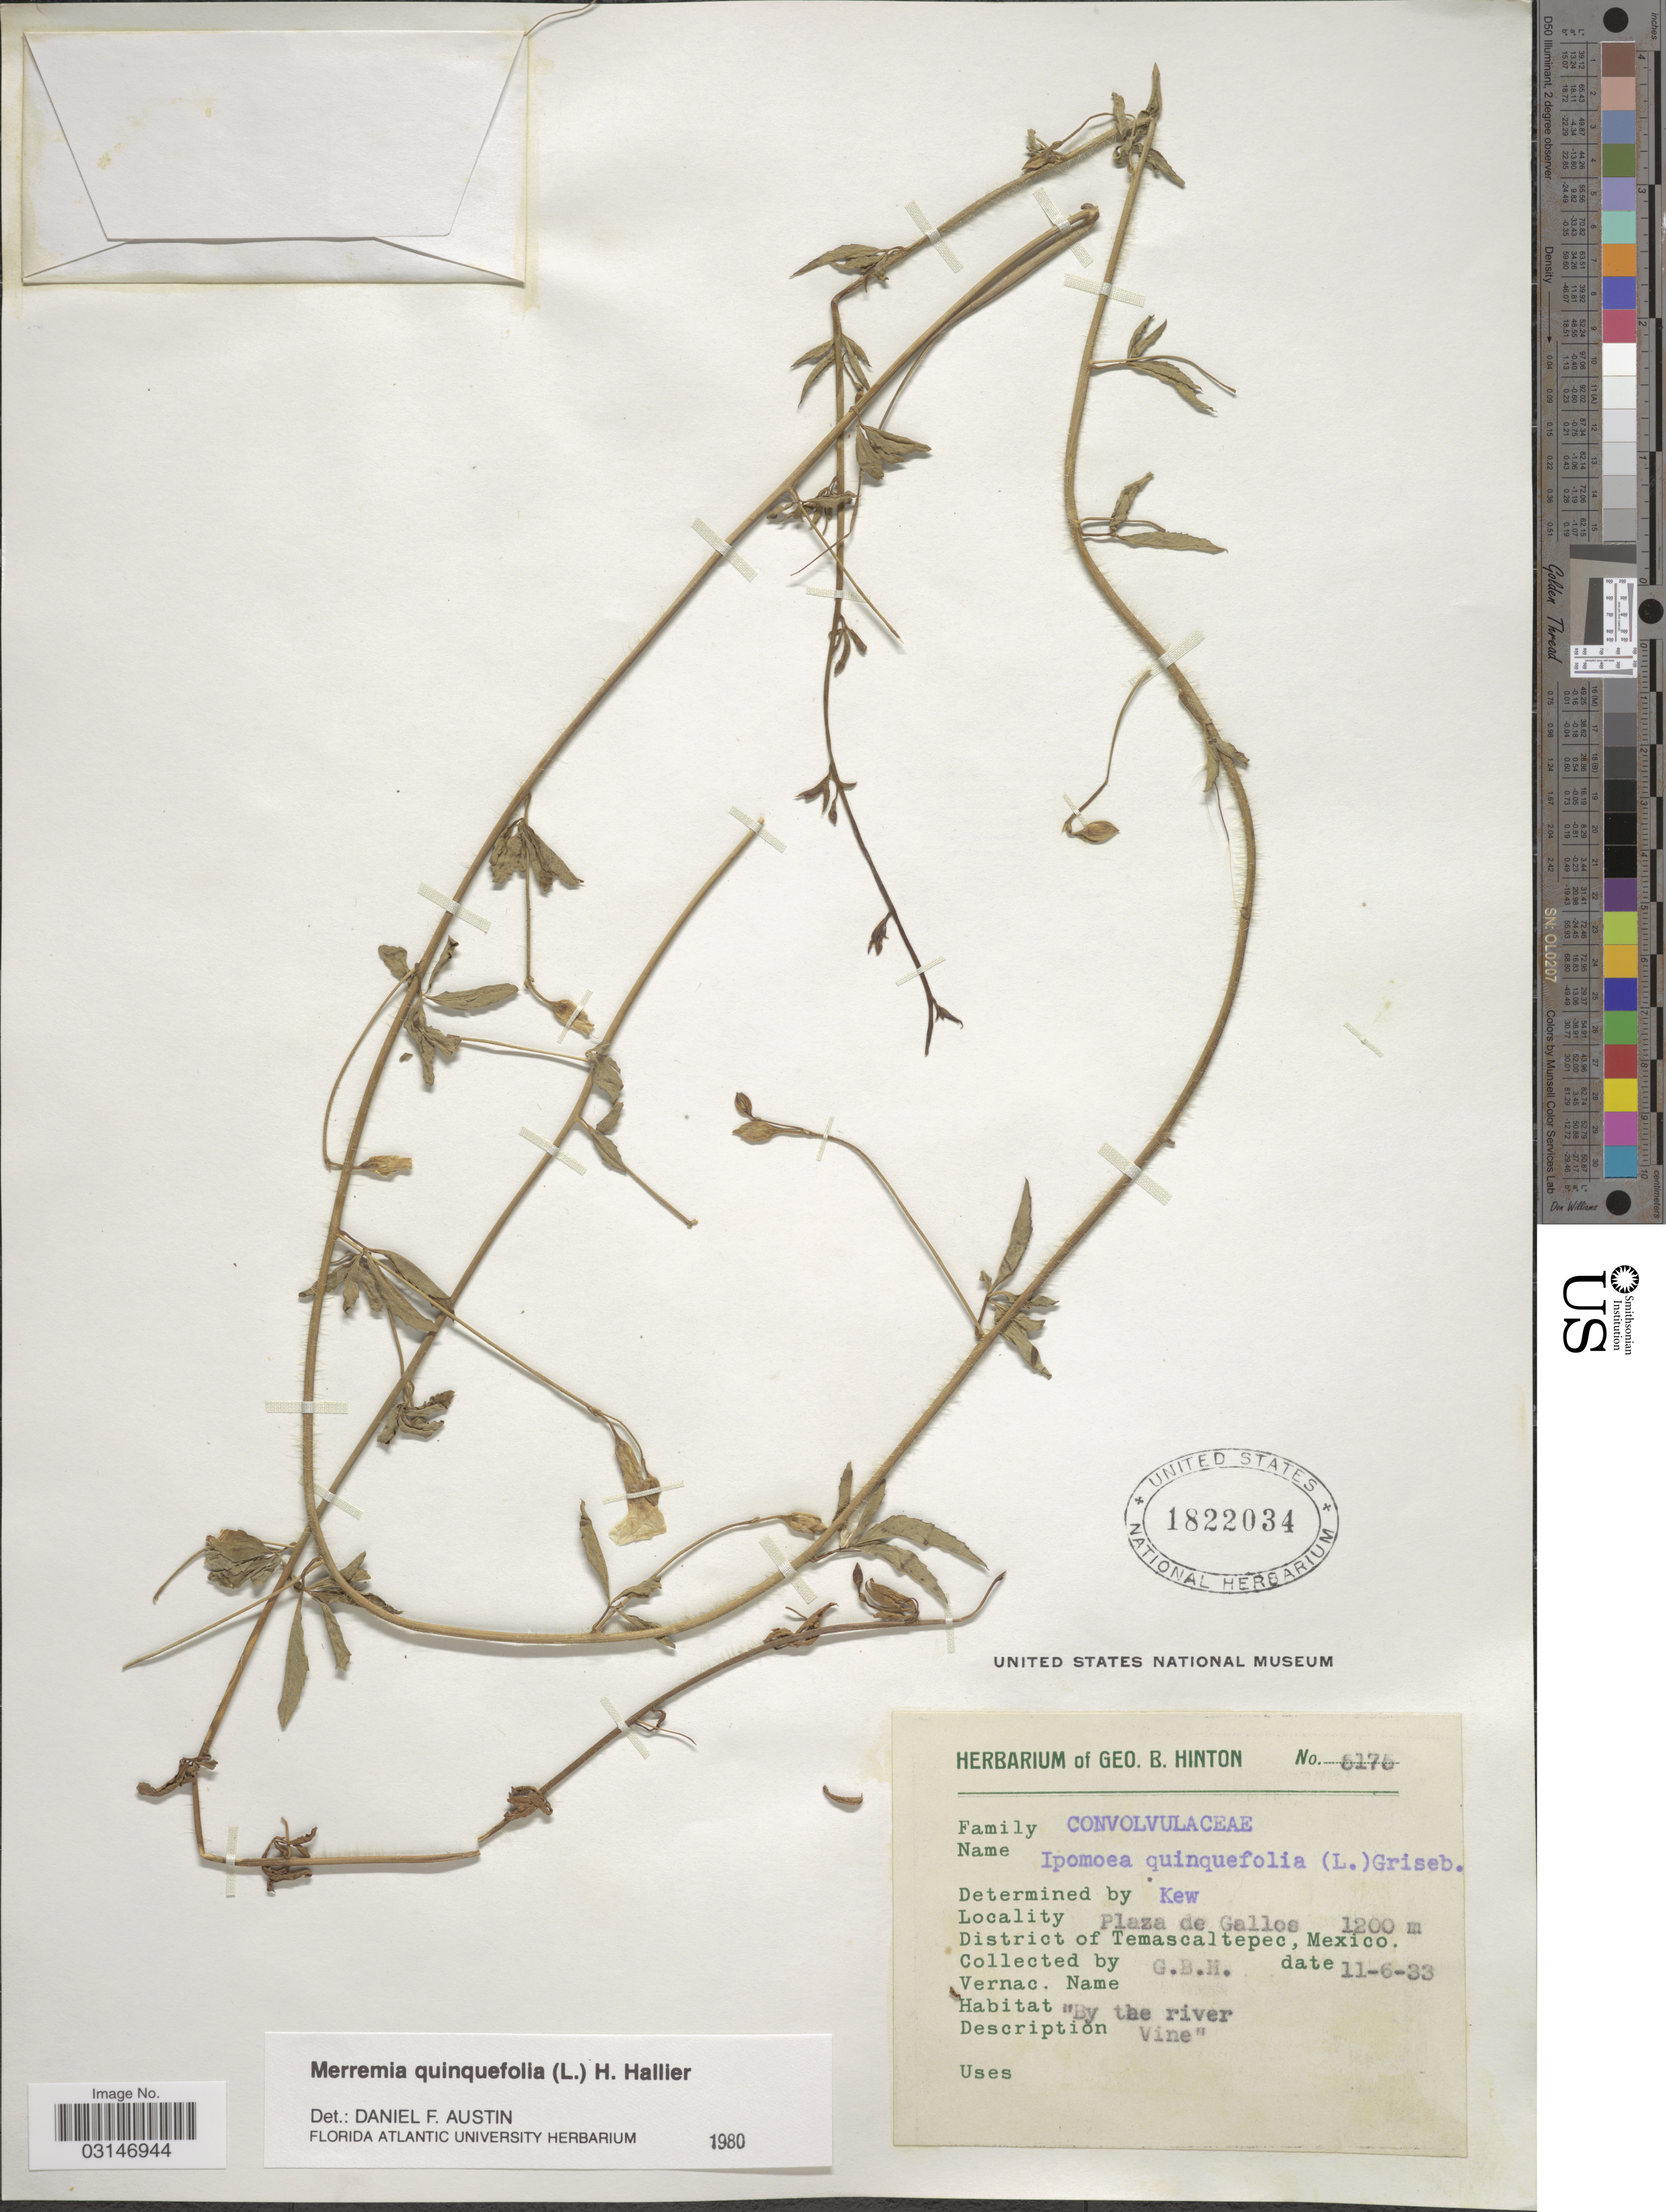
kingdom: Plantae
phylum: Tracheophyta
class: Magnoliopsida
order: Solanales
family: Convolvulaceae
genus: Distimake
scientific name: Distimake quinquefolius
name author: (L.) A. R. Simões & Staples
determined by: Strong, Mark T., (BOT), Smithsonian Institution - National Museum of Natural History (UNITED STATES)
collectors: G. B. Hinton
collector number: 5175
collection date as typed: Transcribed d/m/y: 11/6/33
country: Mexico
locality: Plaza de Gallos, District of Temascaltepec.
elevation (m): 1200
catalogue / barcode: US 1822034